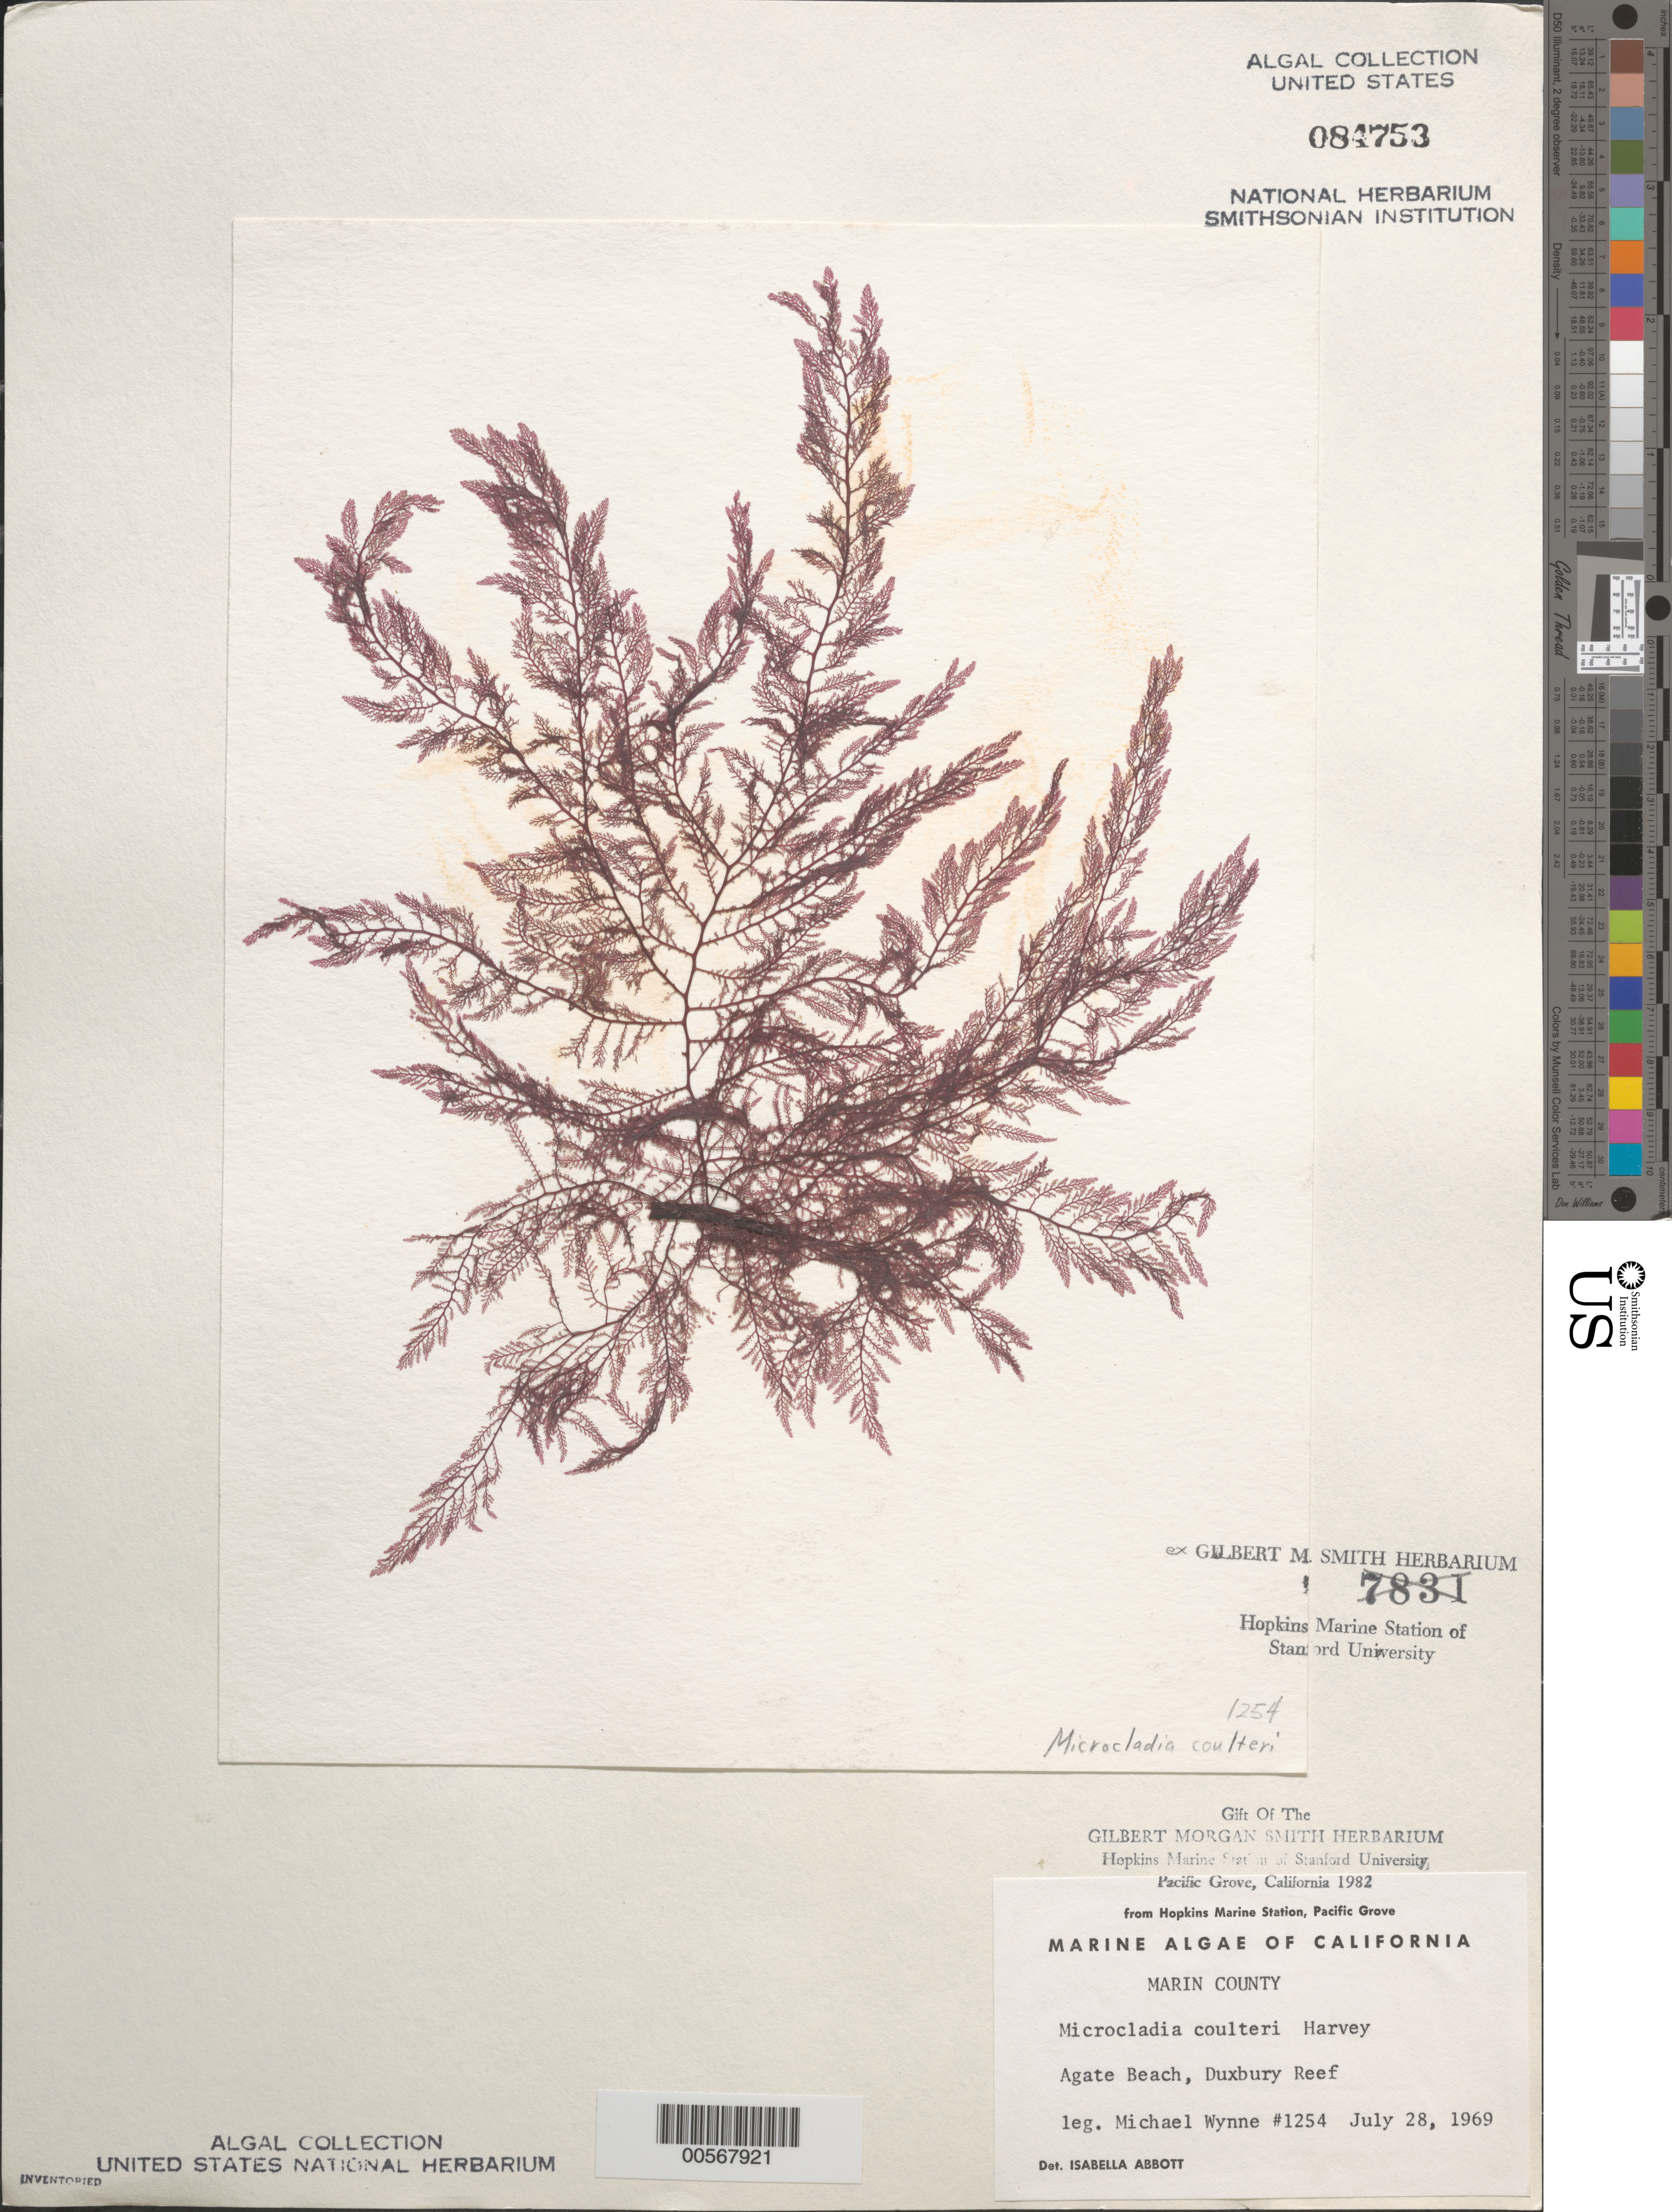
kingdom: Plantae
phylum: Rhodophyta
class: Florideophyceae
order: Ceramiales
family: Ceramiaceae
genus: Microcladia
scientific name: Microcladia coulteri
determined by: Abbott, Isabella A.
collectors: M.J. Wynne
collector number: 1254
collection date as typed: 28 Jul 1967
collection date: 1967-07-28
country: United States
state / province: California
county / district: Marin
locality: Agate Beach, Duxbury Reef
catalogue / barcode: US 84753